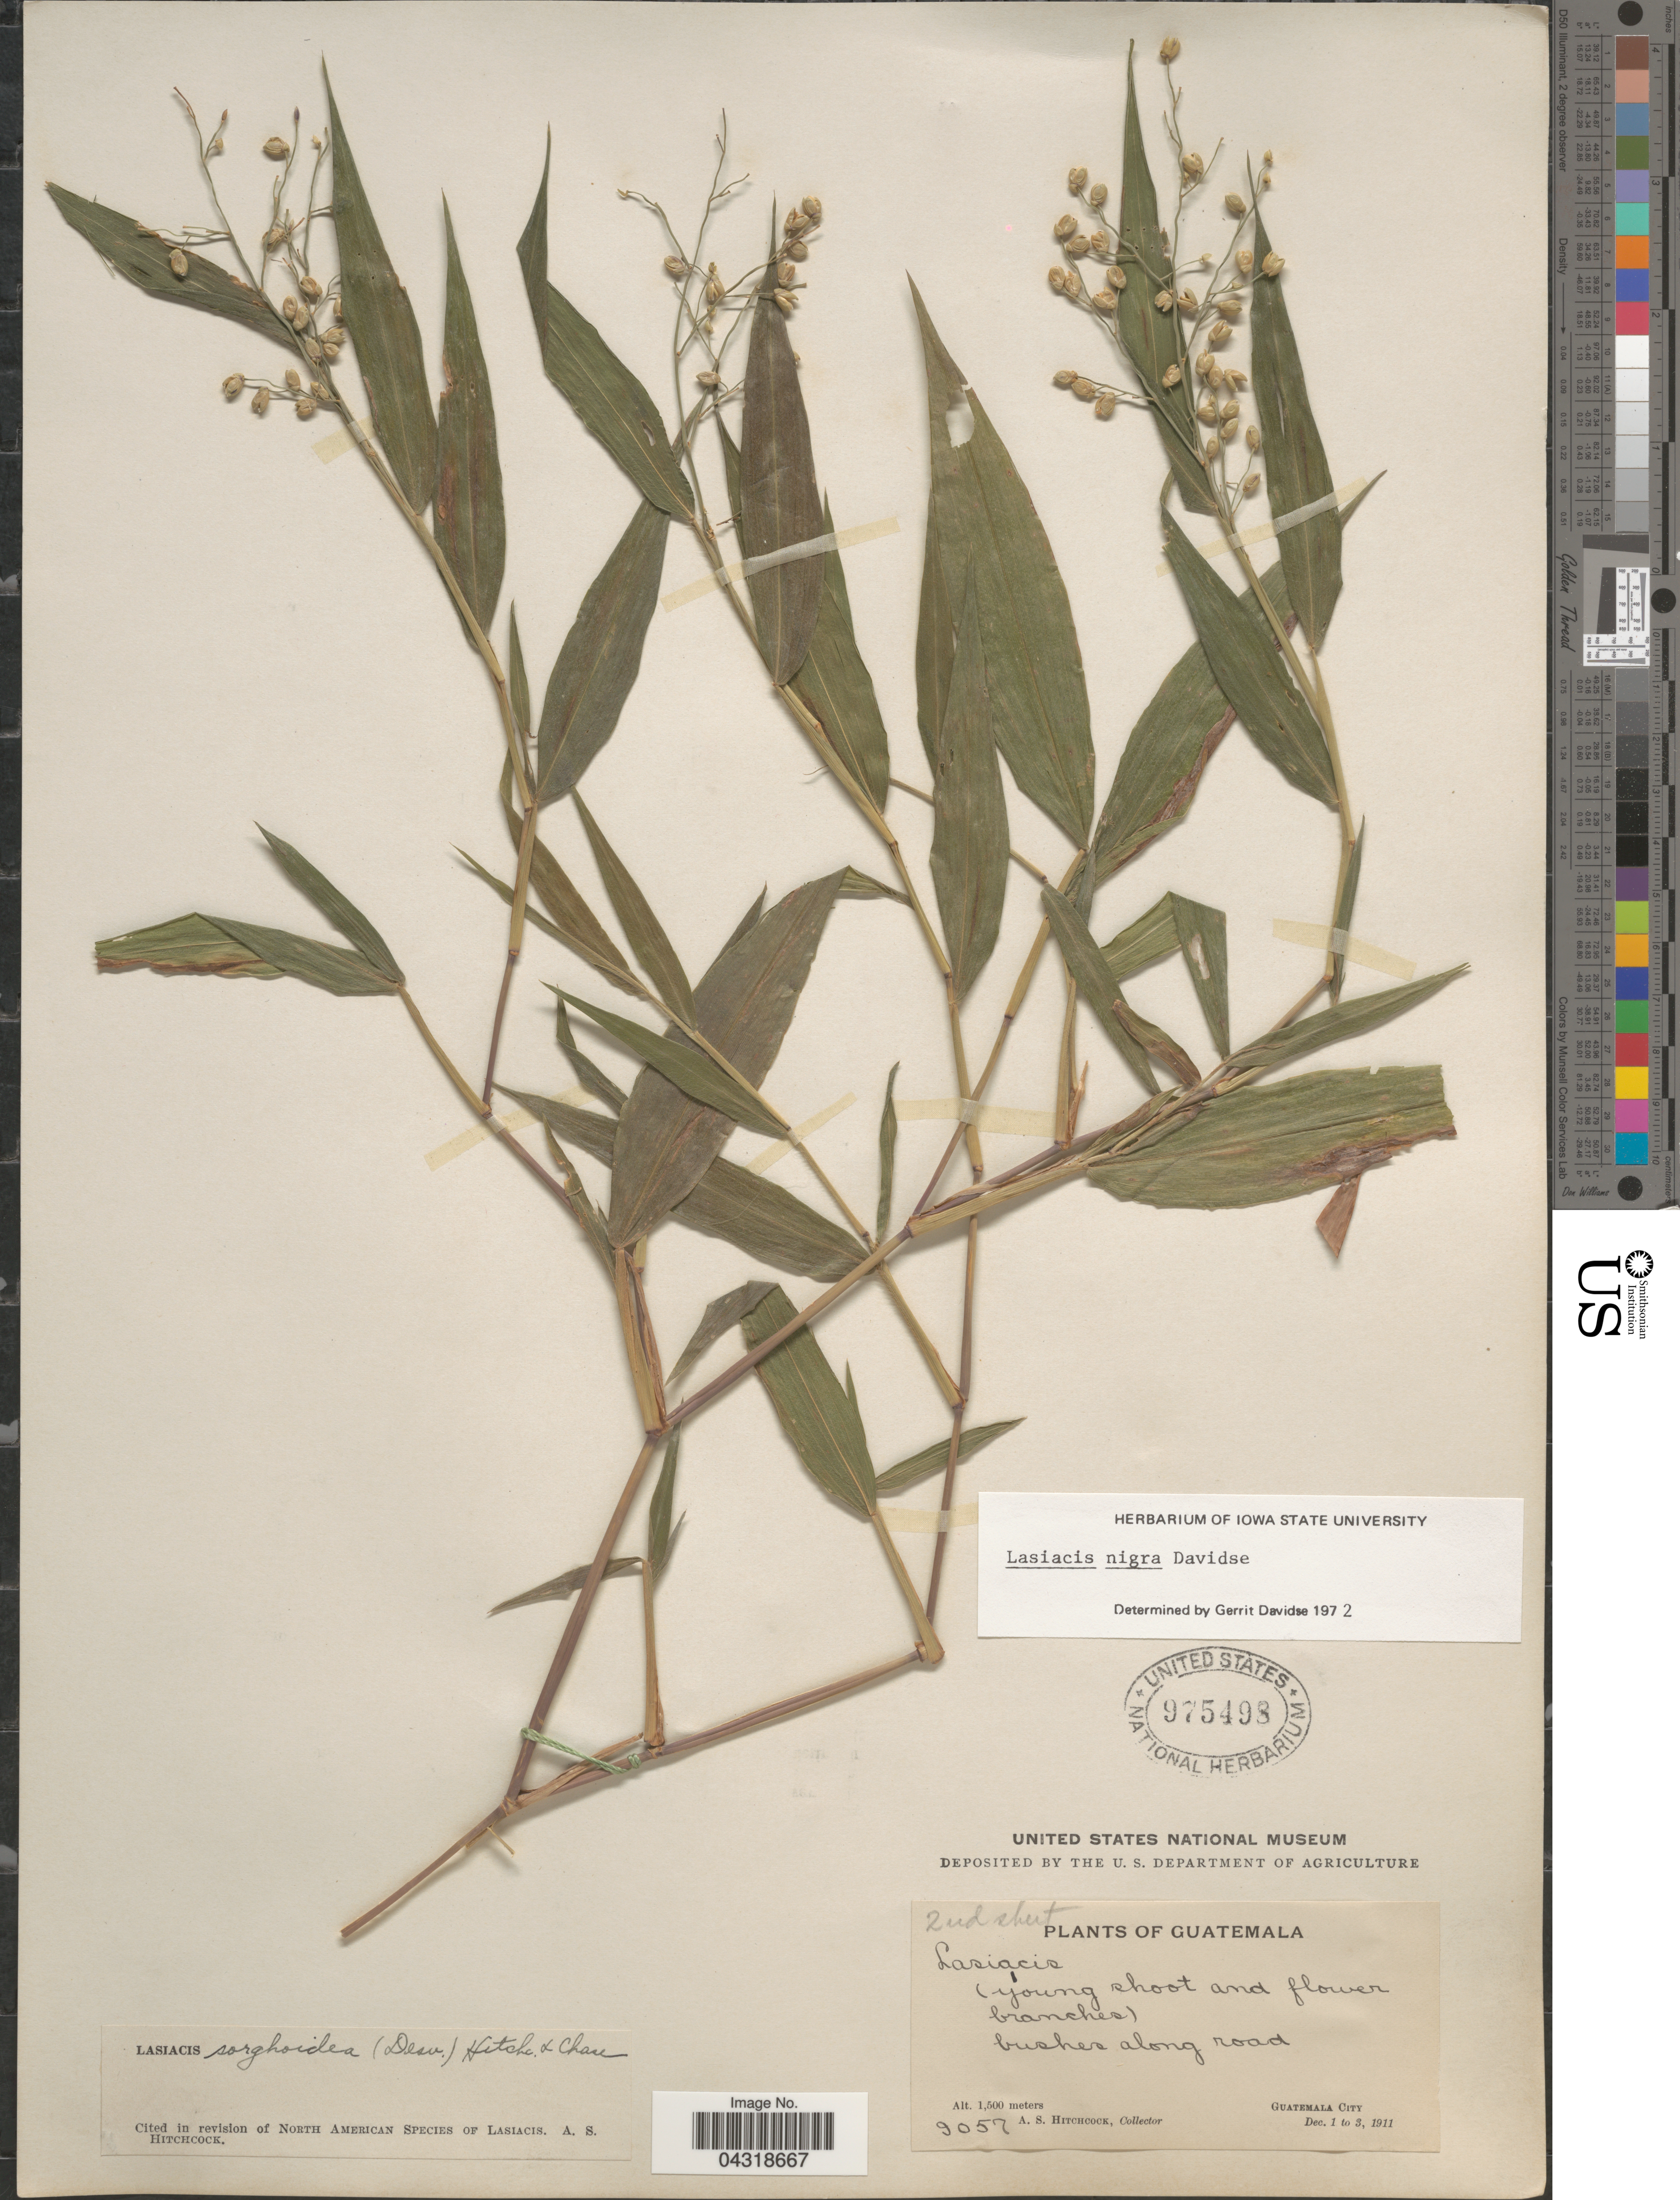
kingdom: Plantae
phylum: Tracheophyta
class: Liliopsida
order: Poales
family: Poaceae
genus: Lasiacis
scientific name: Lasiacis nigra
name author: Davidse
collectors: A. S. Hitchcock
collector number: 9057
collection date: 1911-12-01/1911-12-03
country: Guatemala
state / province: Guatemala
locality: Guatemala City.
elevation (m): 1500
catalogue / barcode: US 975498